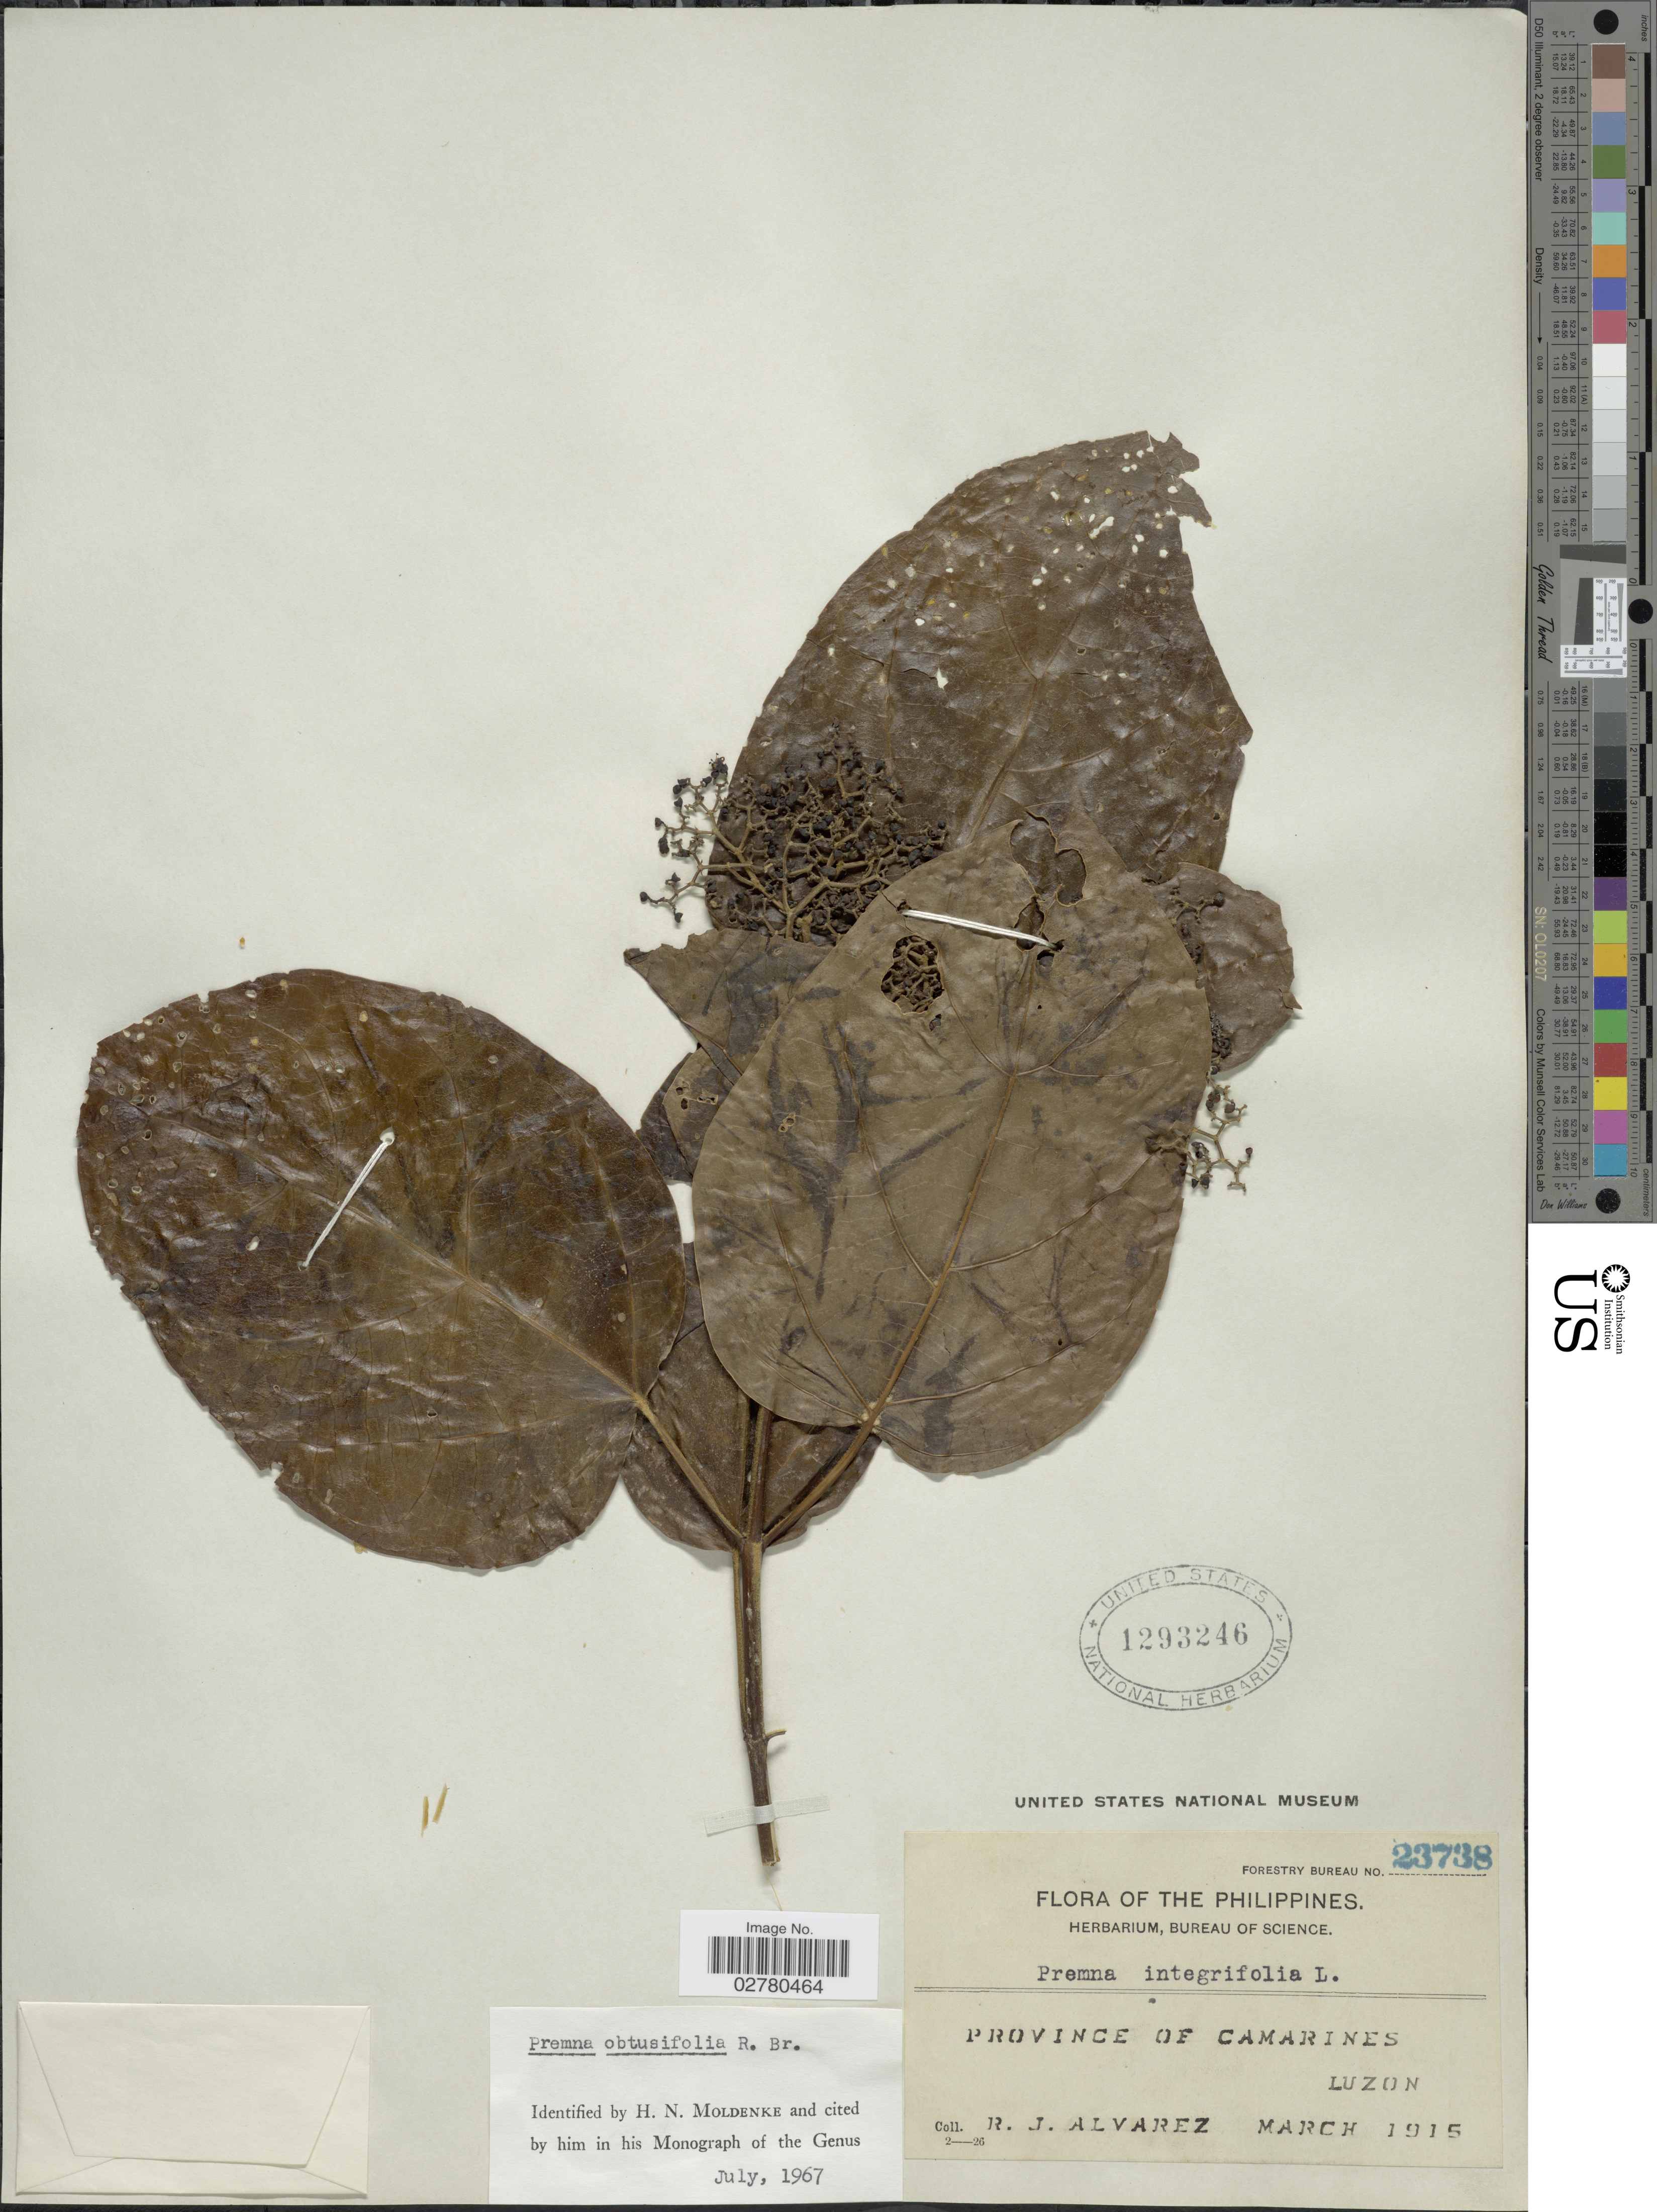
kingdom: Plantae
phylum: Tracheophyta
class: Magnoliopsida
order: Lamiales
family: Lamiaceae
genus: Premna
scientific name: Premna obtusifolia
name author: R. Br.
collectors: R. Alvarez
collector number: Forestry Bureau 23738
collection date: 1915-03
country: Philippines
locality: Province of Camarines, Luzon.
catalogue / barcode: US 1293246